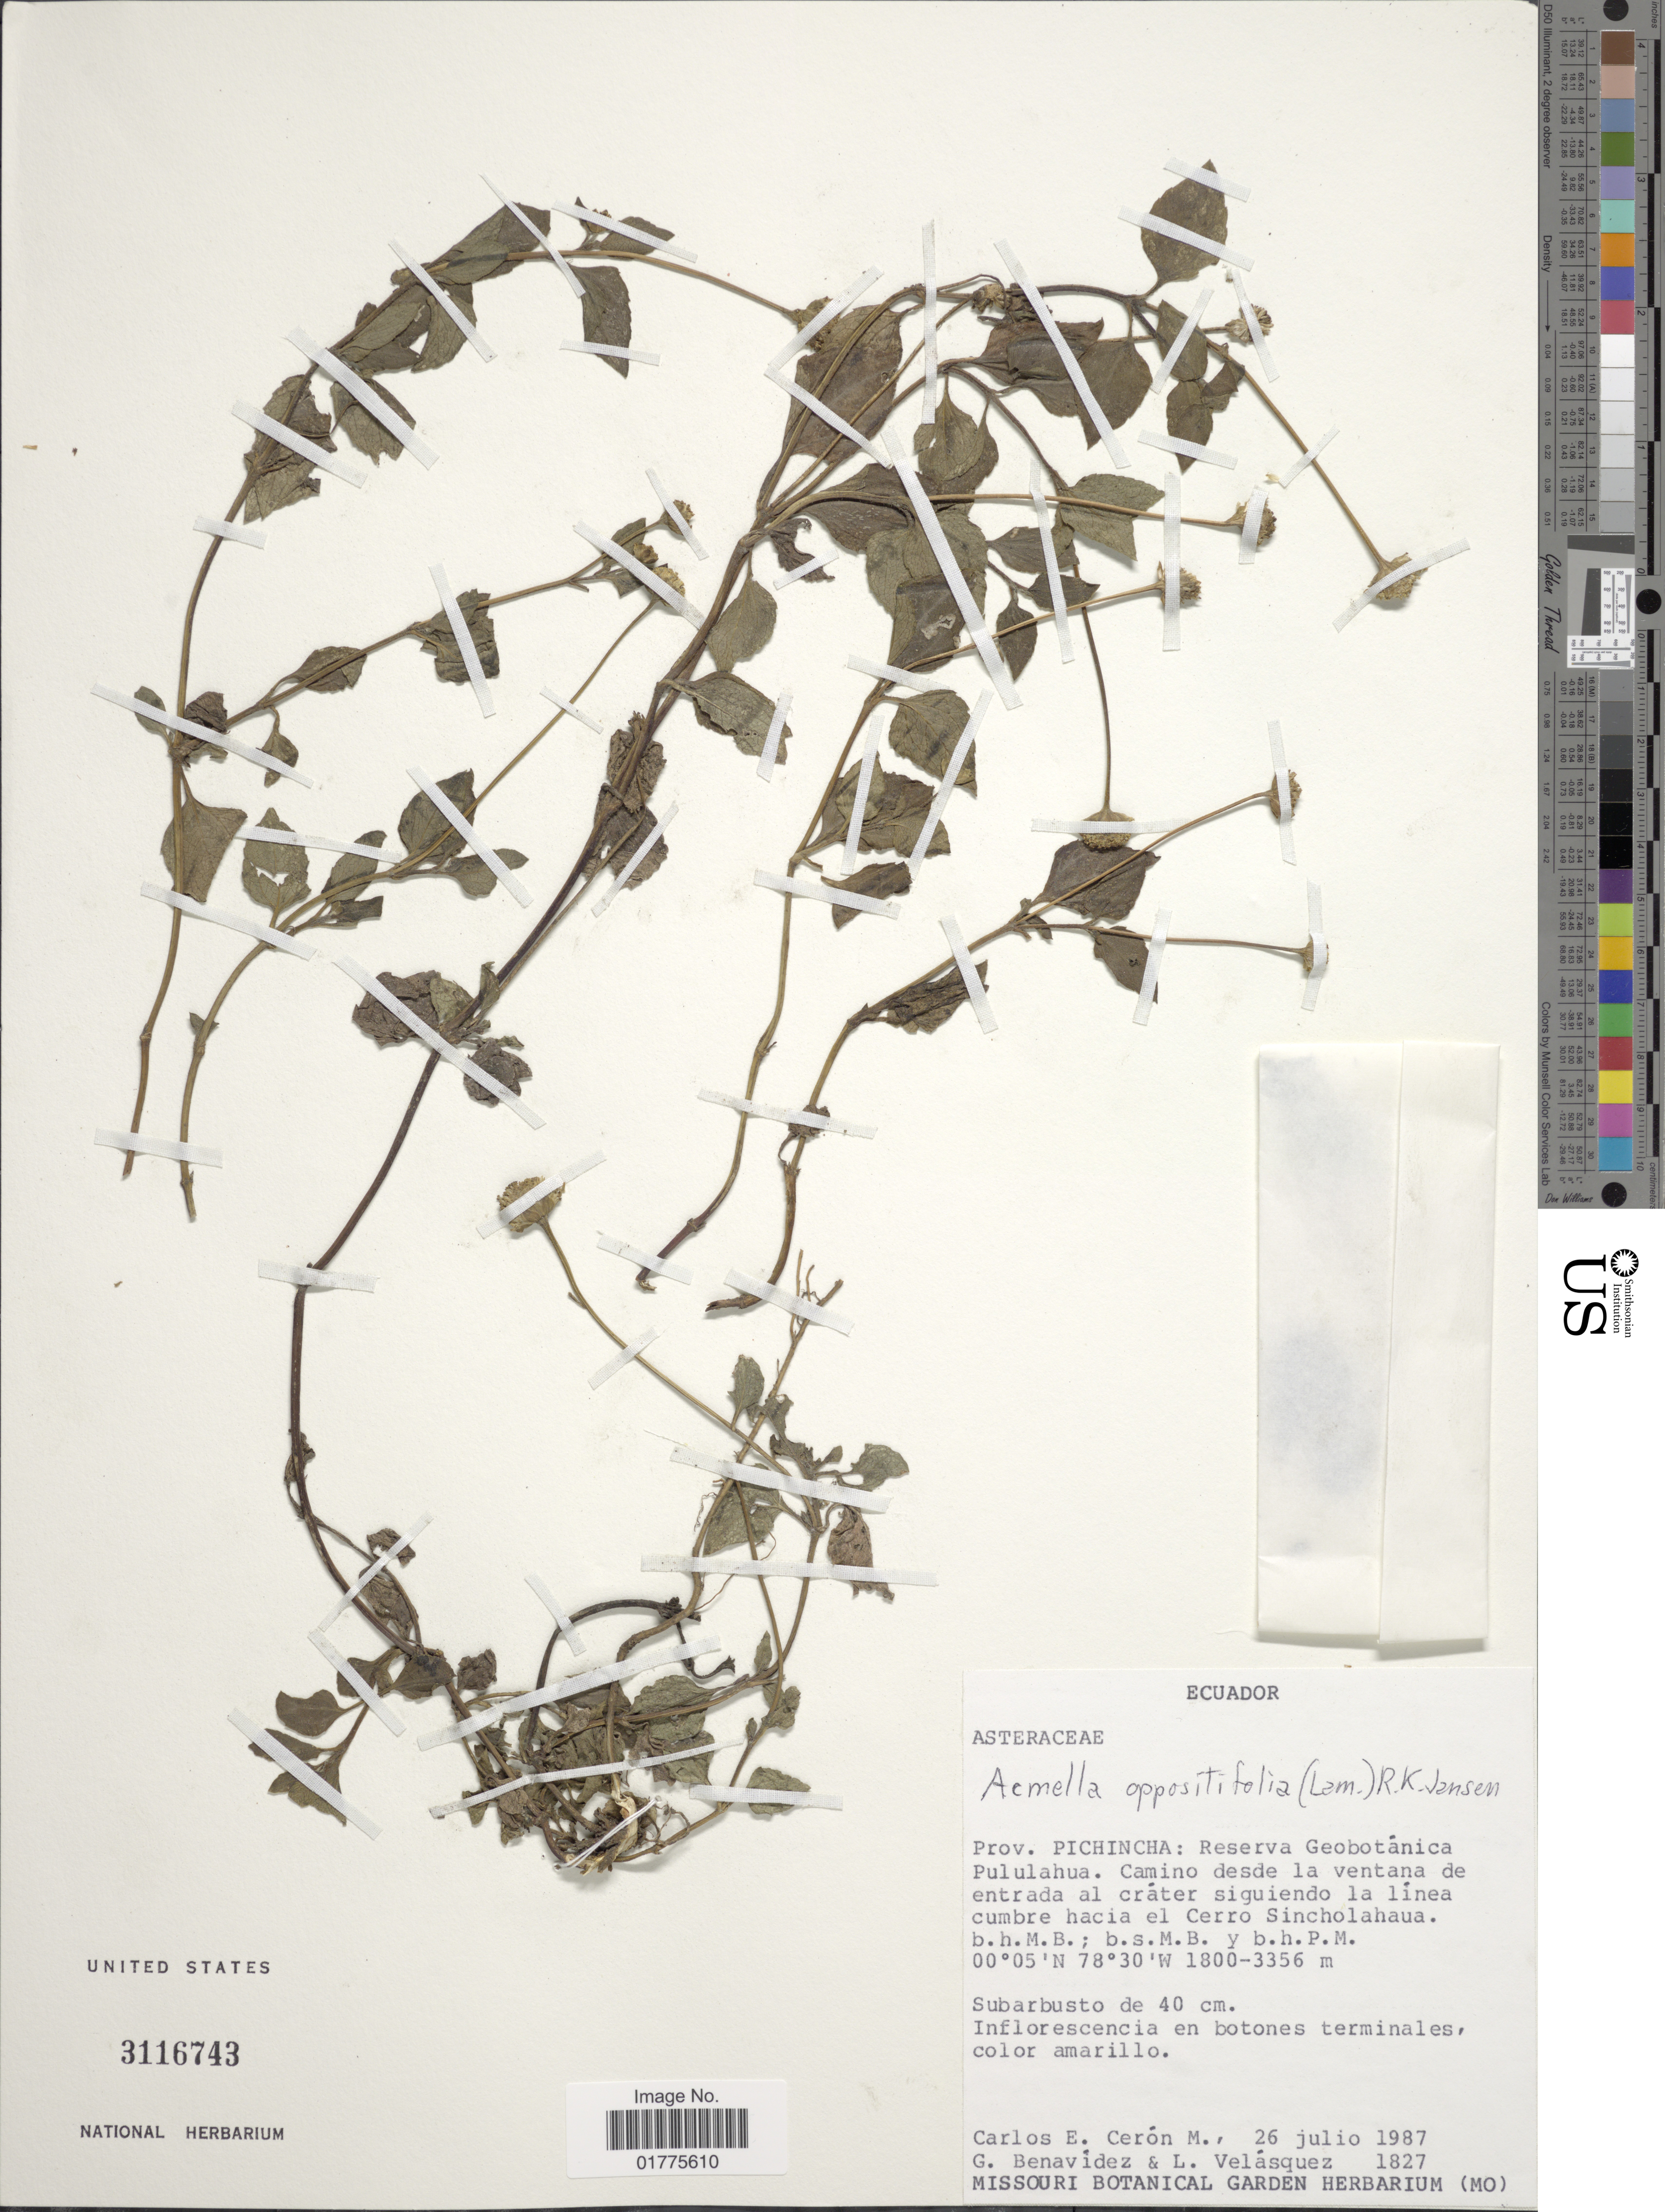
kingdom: Plantae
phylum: Tracheophyta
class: Magnoliopsida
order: Asterales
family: Asteraceae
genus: Acmella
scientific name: Acmella repens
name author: (Walter) Rich.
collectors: C. E. Cerón M., G. Benavidez & L. Velasquez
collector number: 1827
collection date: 1987-07-26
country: Ecuador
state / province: Pichincha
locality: Reserva Geobotanica Pululahua. Camino desde la ventana de entrada al crater siguiendo la linea cumbre hacia el Cerro Sincholahaua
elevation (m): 1800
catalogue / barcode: US 3116743